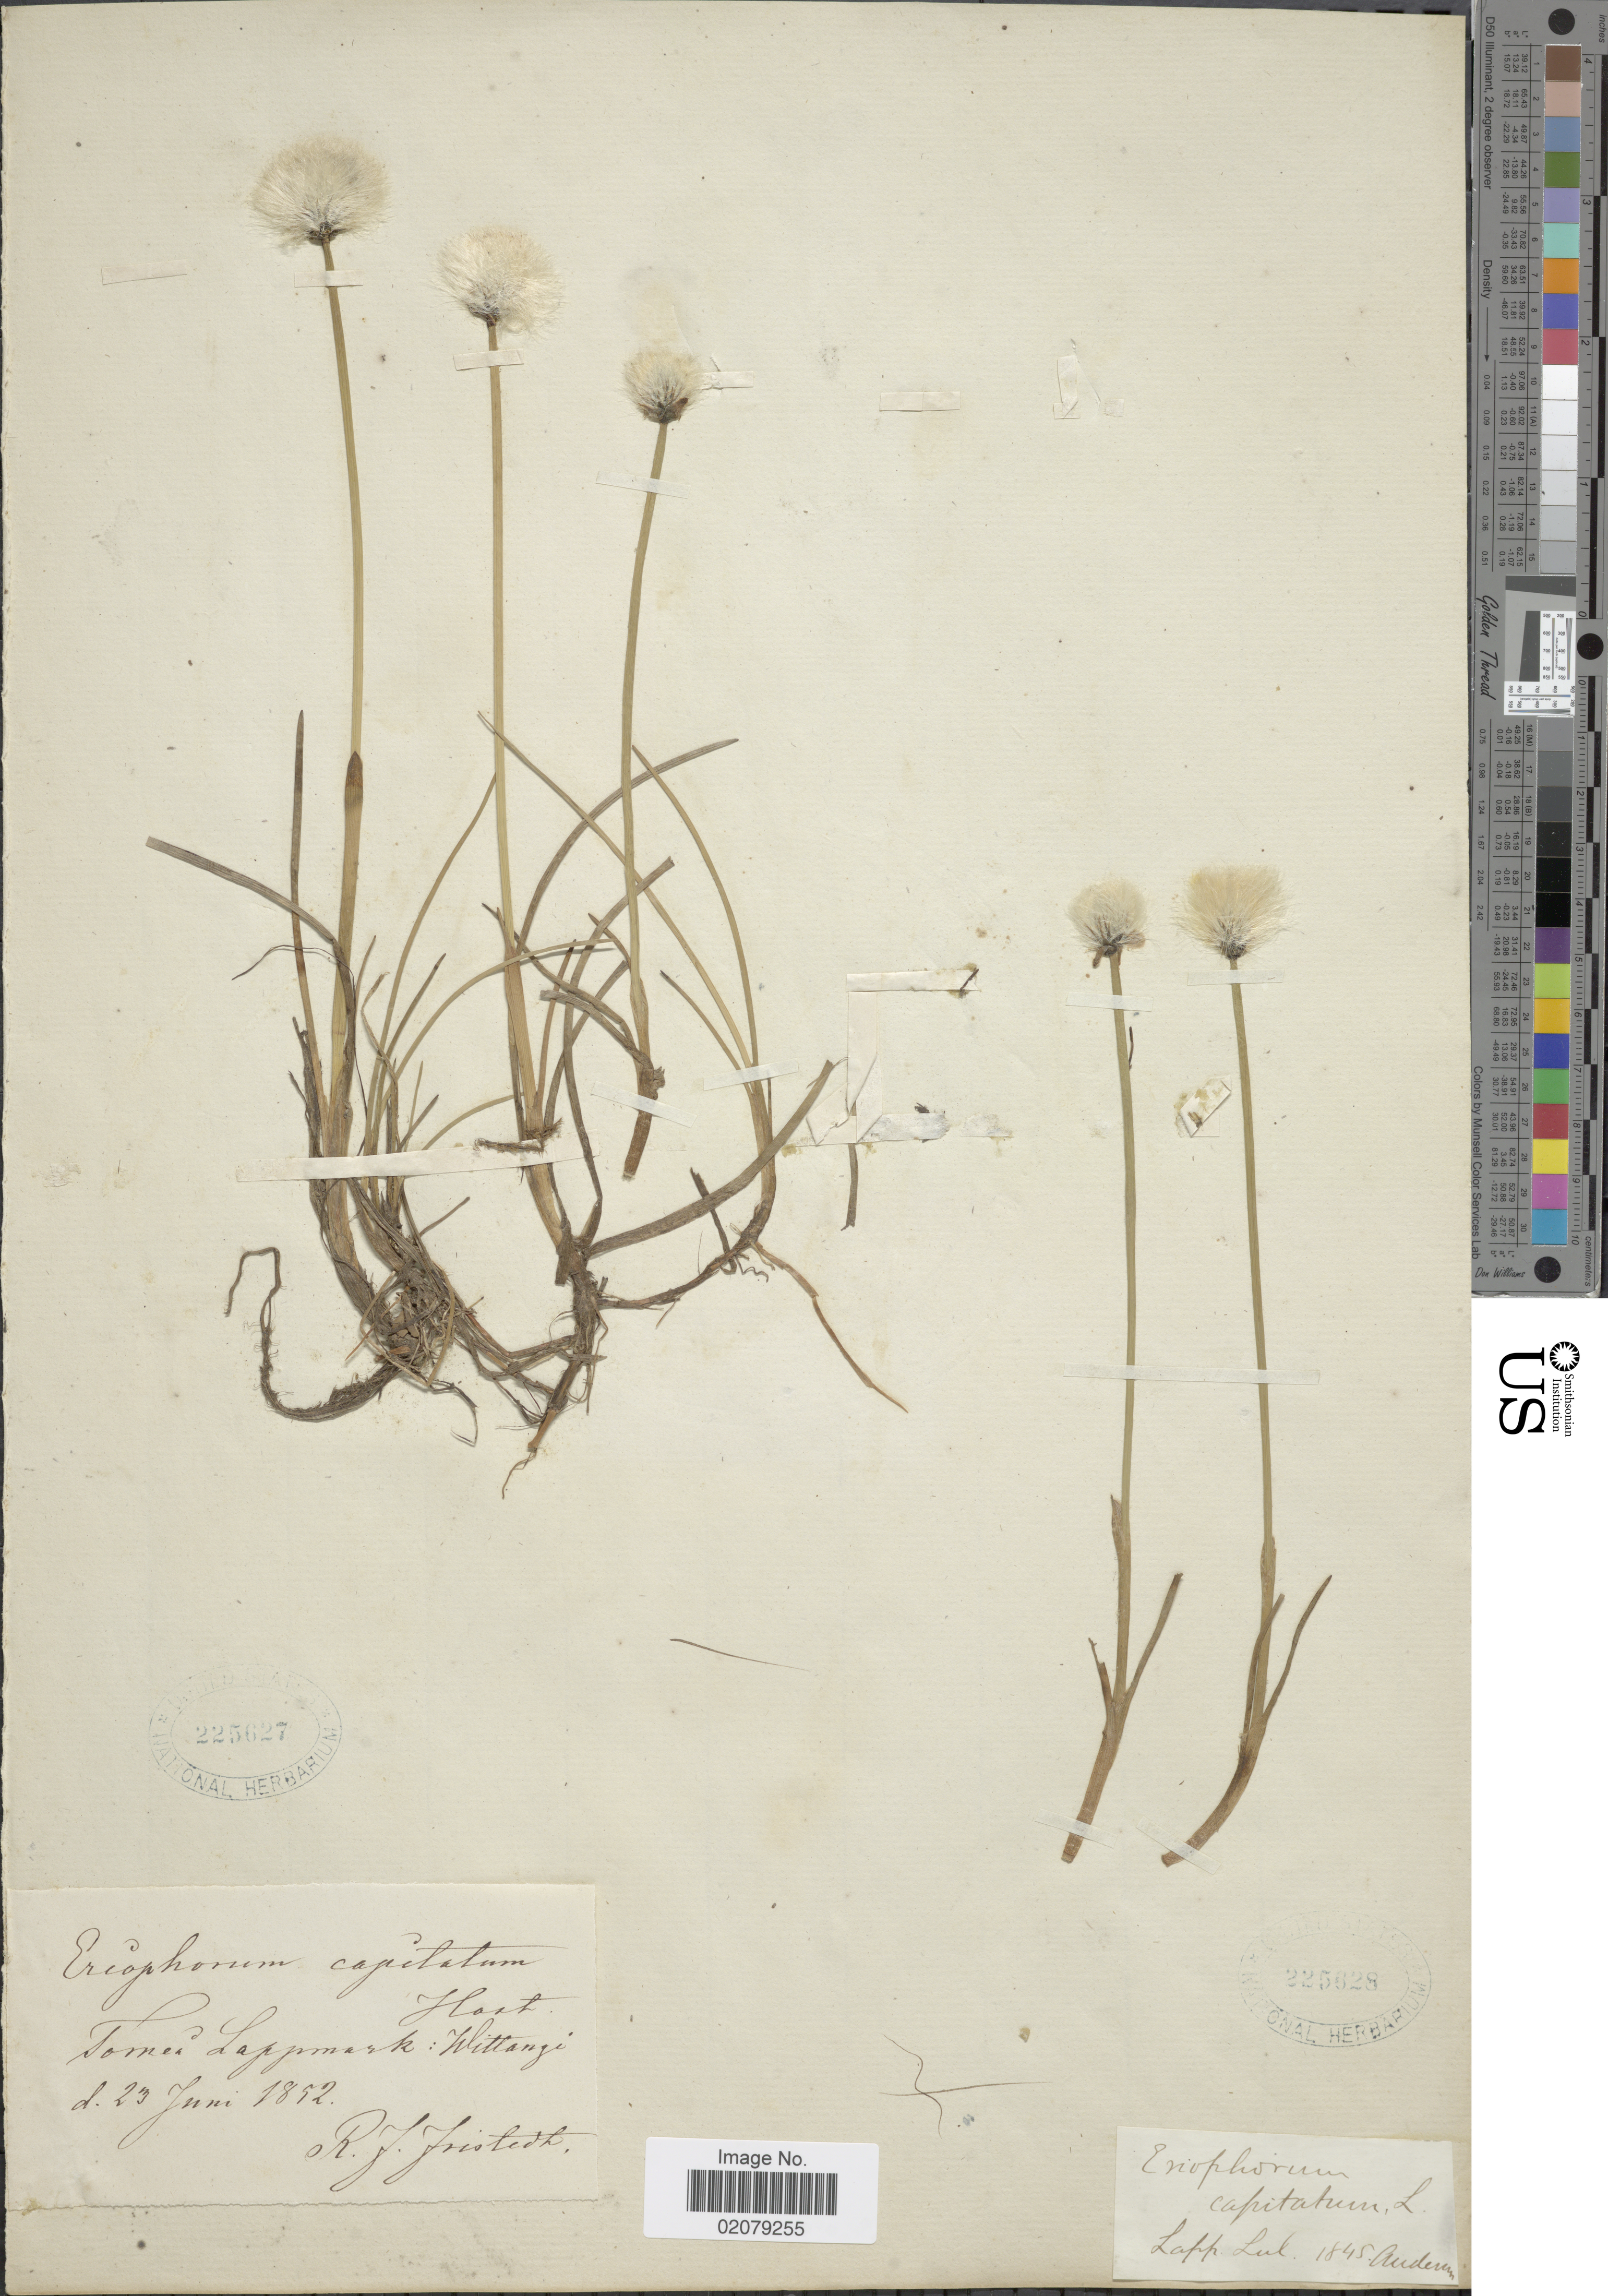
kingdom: Plantae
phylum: Tracheophyta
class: Liliopsida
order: Poales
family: Cyperaceae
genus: Eriophorum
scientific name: Eriophorum scheuchzeri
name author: Hoppe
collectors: R. Fristedt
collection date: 1852-06-23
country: Sweden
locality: Tomei Lappmark: Wittange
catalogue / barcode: US 225627